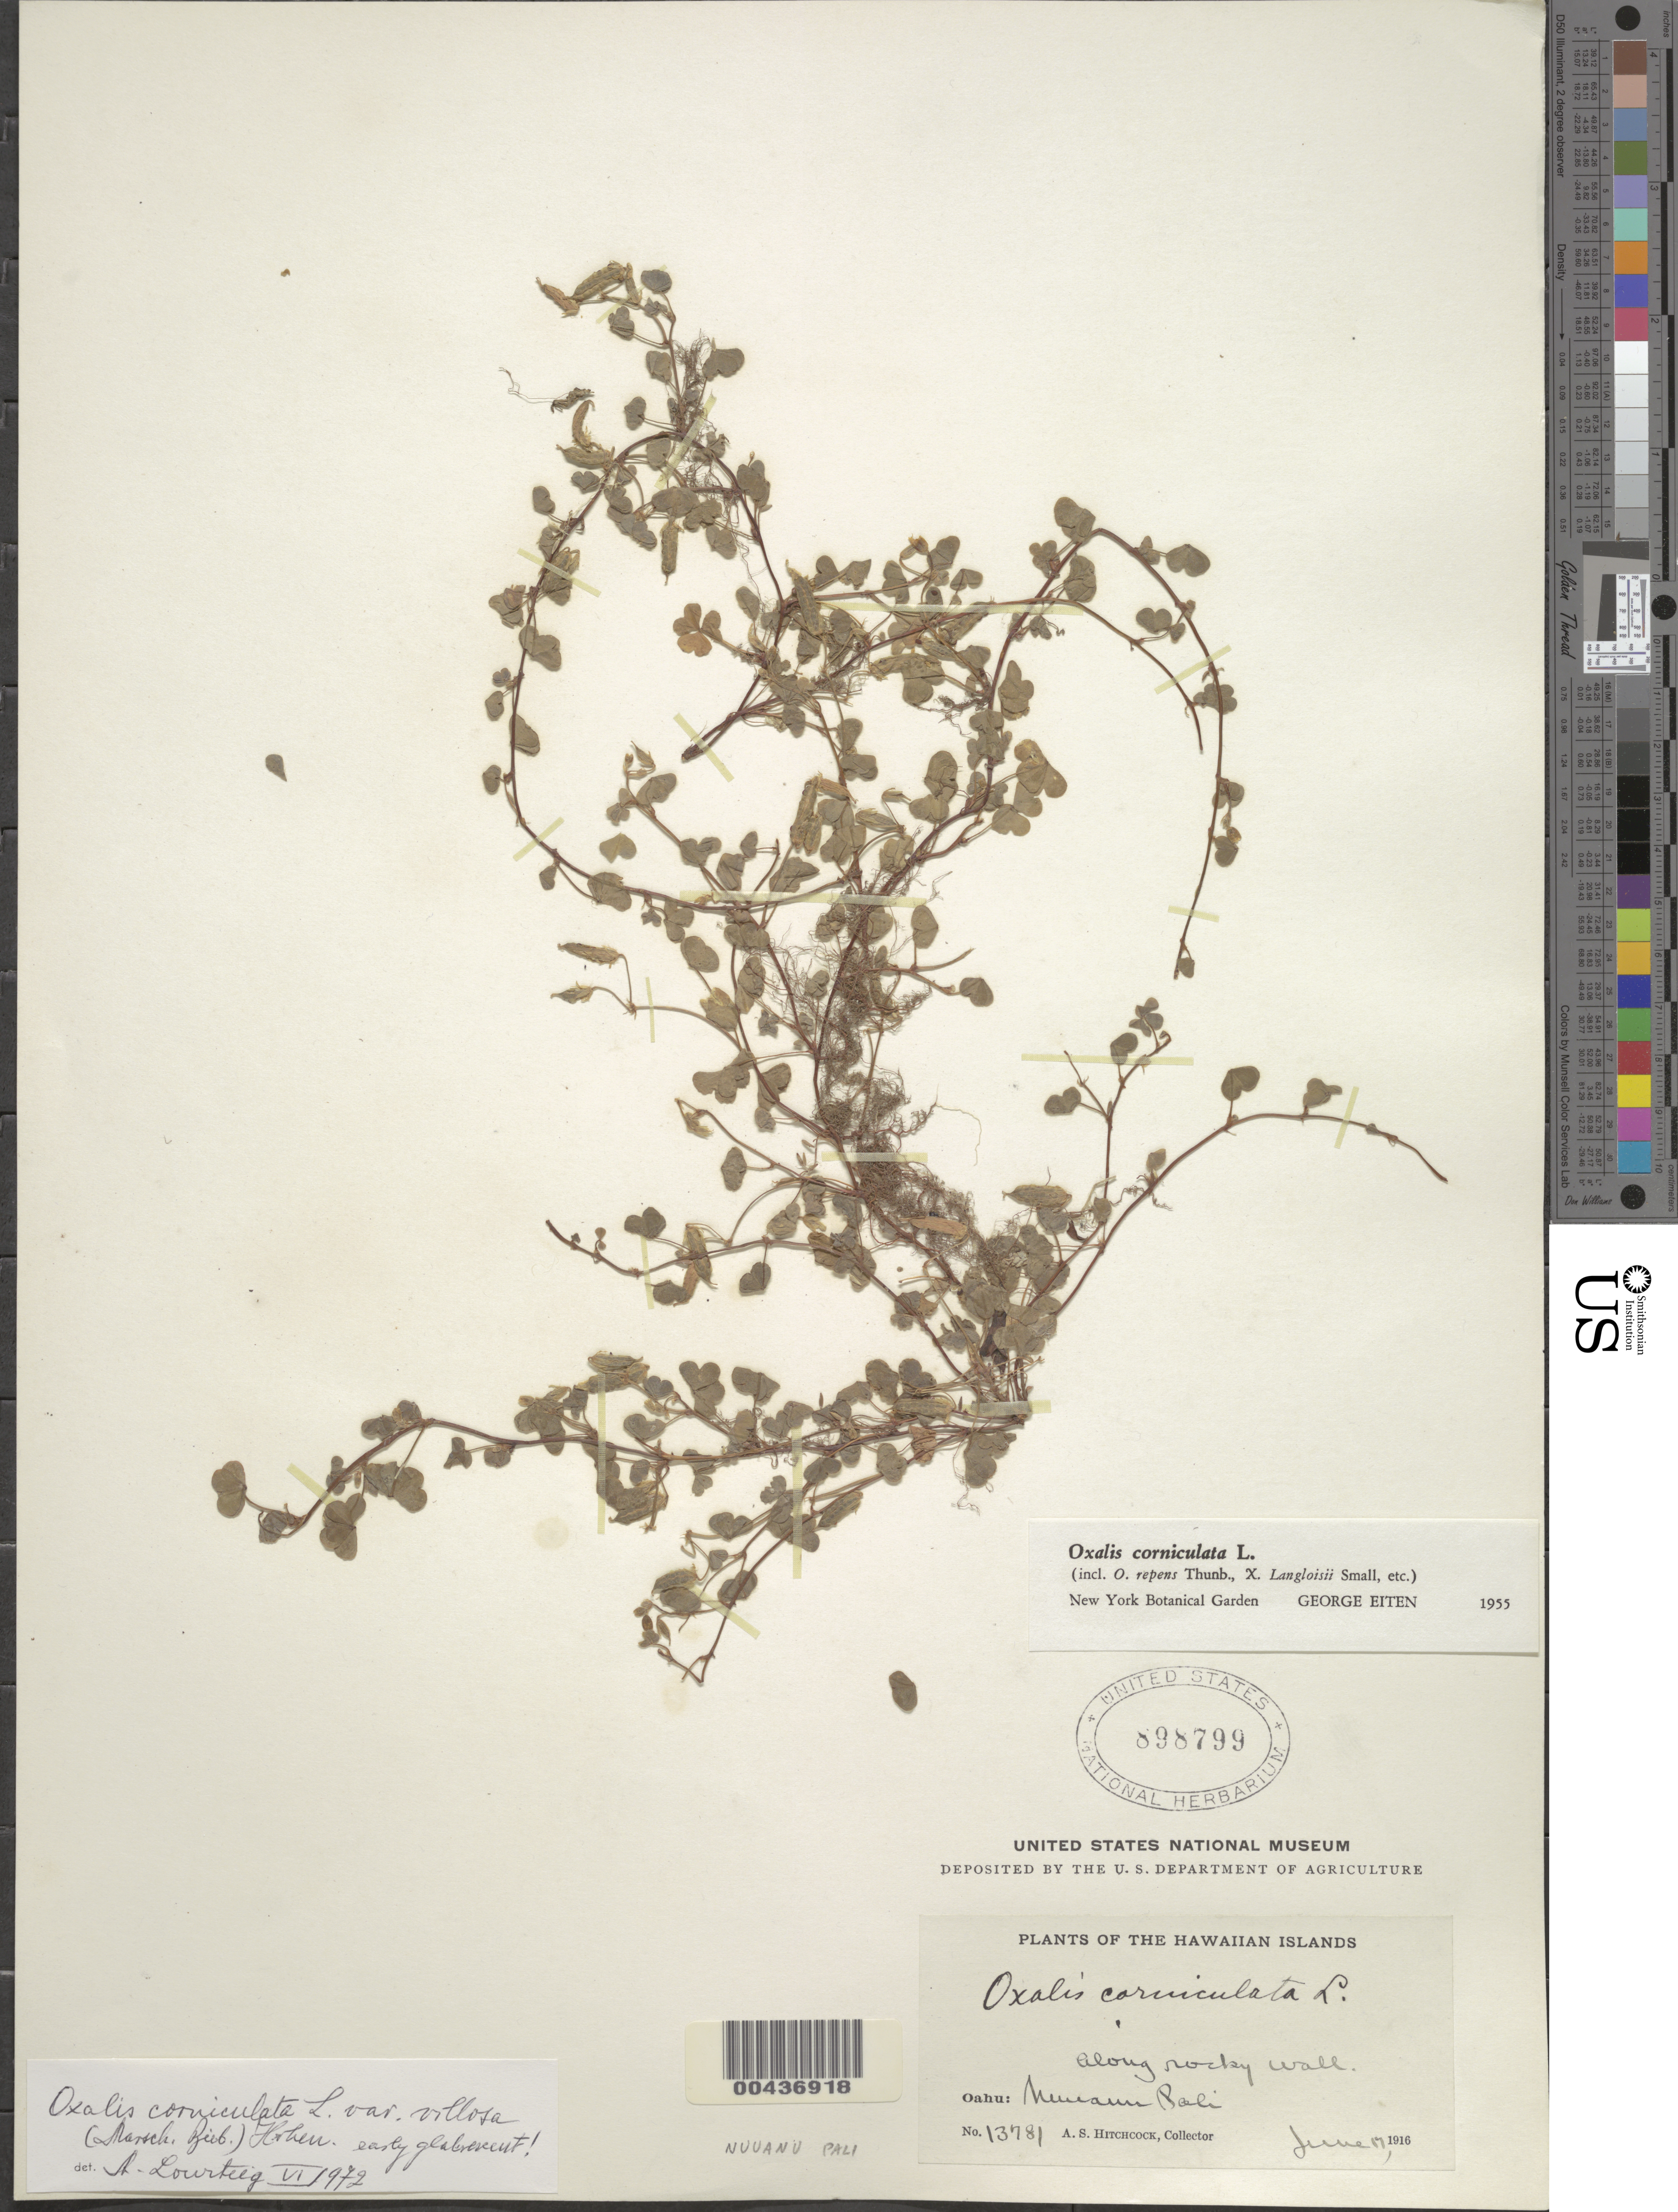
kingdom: Plantae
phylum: Tracheophyta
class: Magnoliopsida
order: Oxalidales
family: Oxalidaceae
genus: Oxalis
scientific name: Oxalis corniculata var. villosa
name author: (M. Bieb.) Hohen.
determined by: Eiten, G.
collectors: A. S. Hitchcock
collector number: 13781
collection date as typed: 17 Jun 1916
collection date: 1916-06-17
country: United States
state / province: Hawaii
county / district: Honolulu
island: Oahu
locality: Nuuanu Pali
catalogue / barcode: US 898799